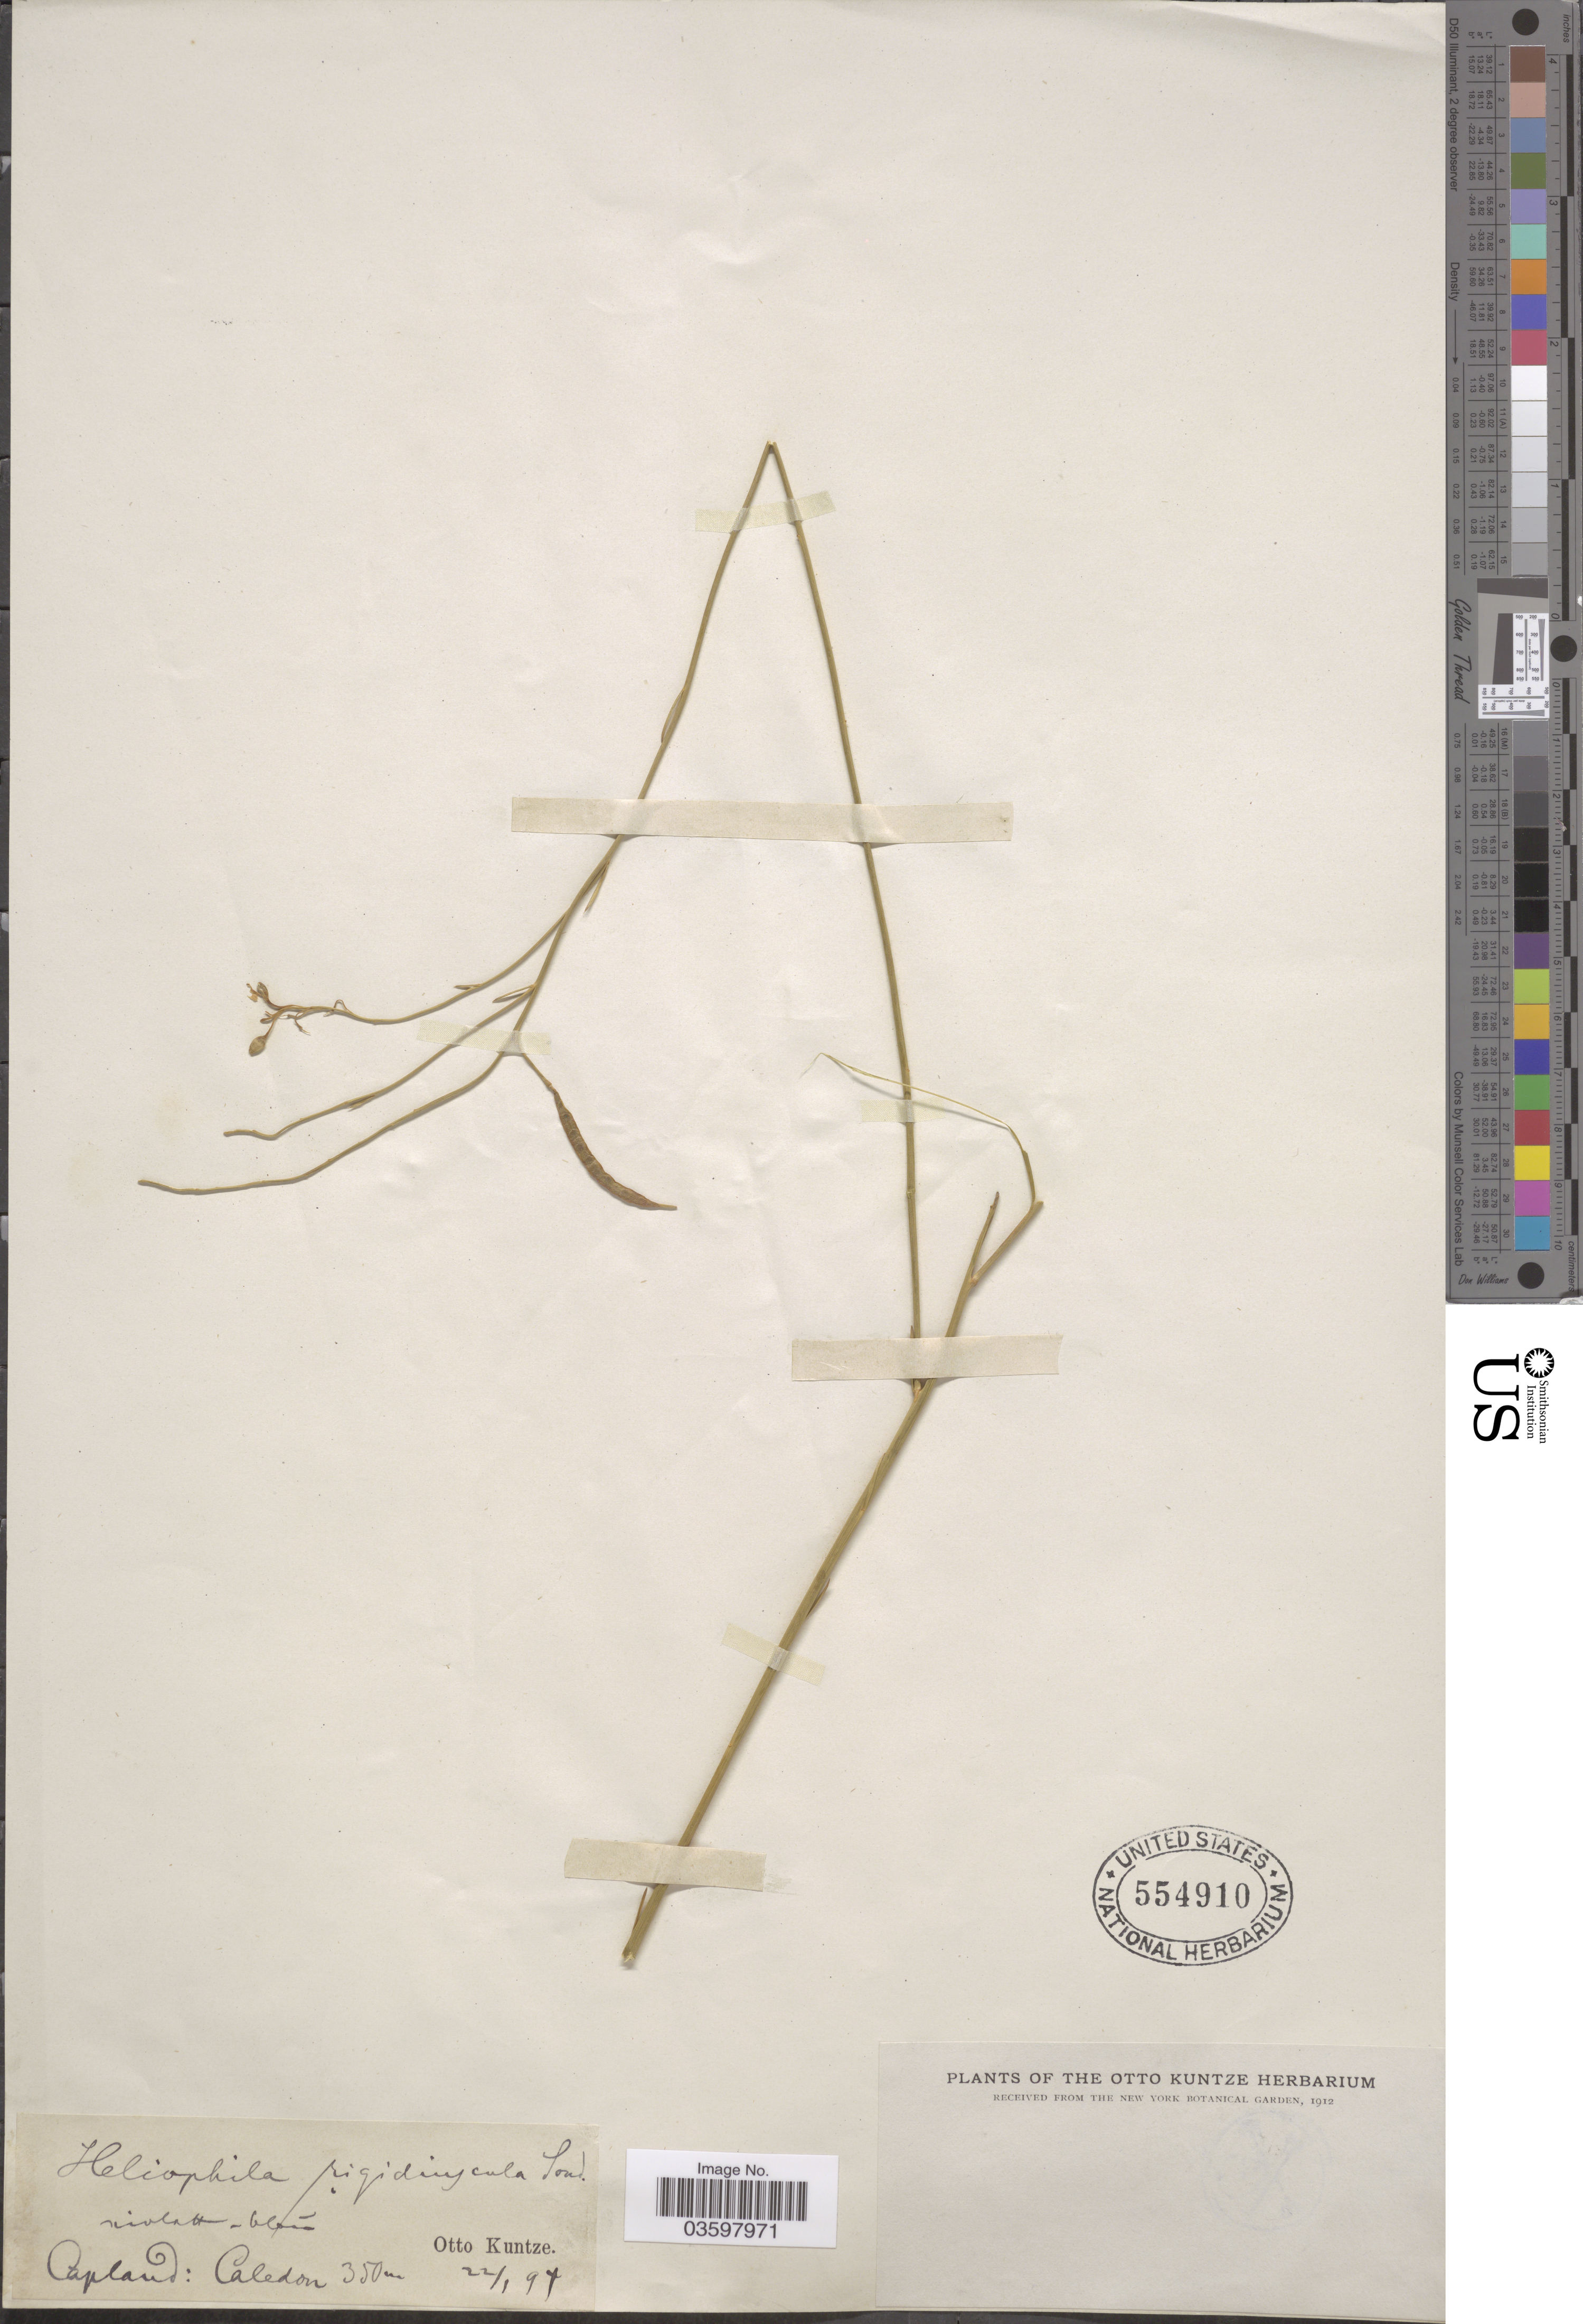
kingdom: Plantae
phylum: Tracheophyta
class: Magnoliopsida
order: Brassicales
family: Brassicaceae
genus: Heliophila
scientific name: Heliophila rigidiuscula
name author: Sond.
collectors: C.E.O. Kuntze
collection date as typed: Transcribed d/m/y: 22/1/94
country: South Africa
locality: Capland: Caledon.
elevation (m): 350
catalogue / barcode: US 554910